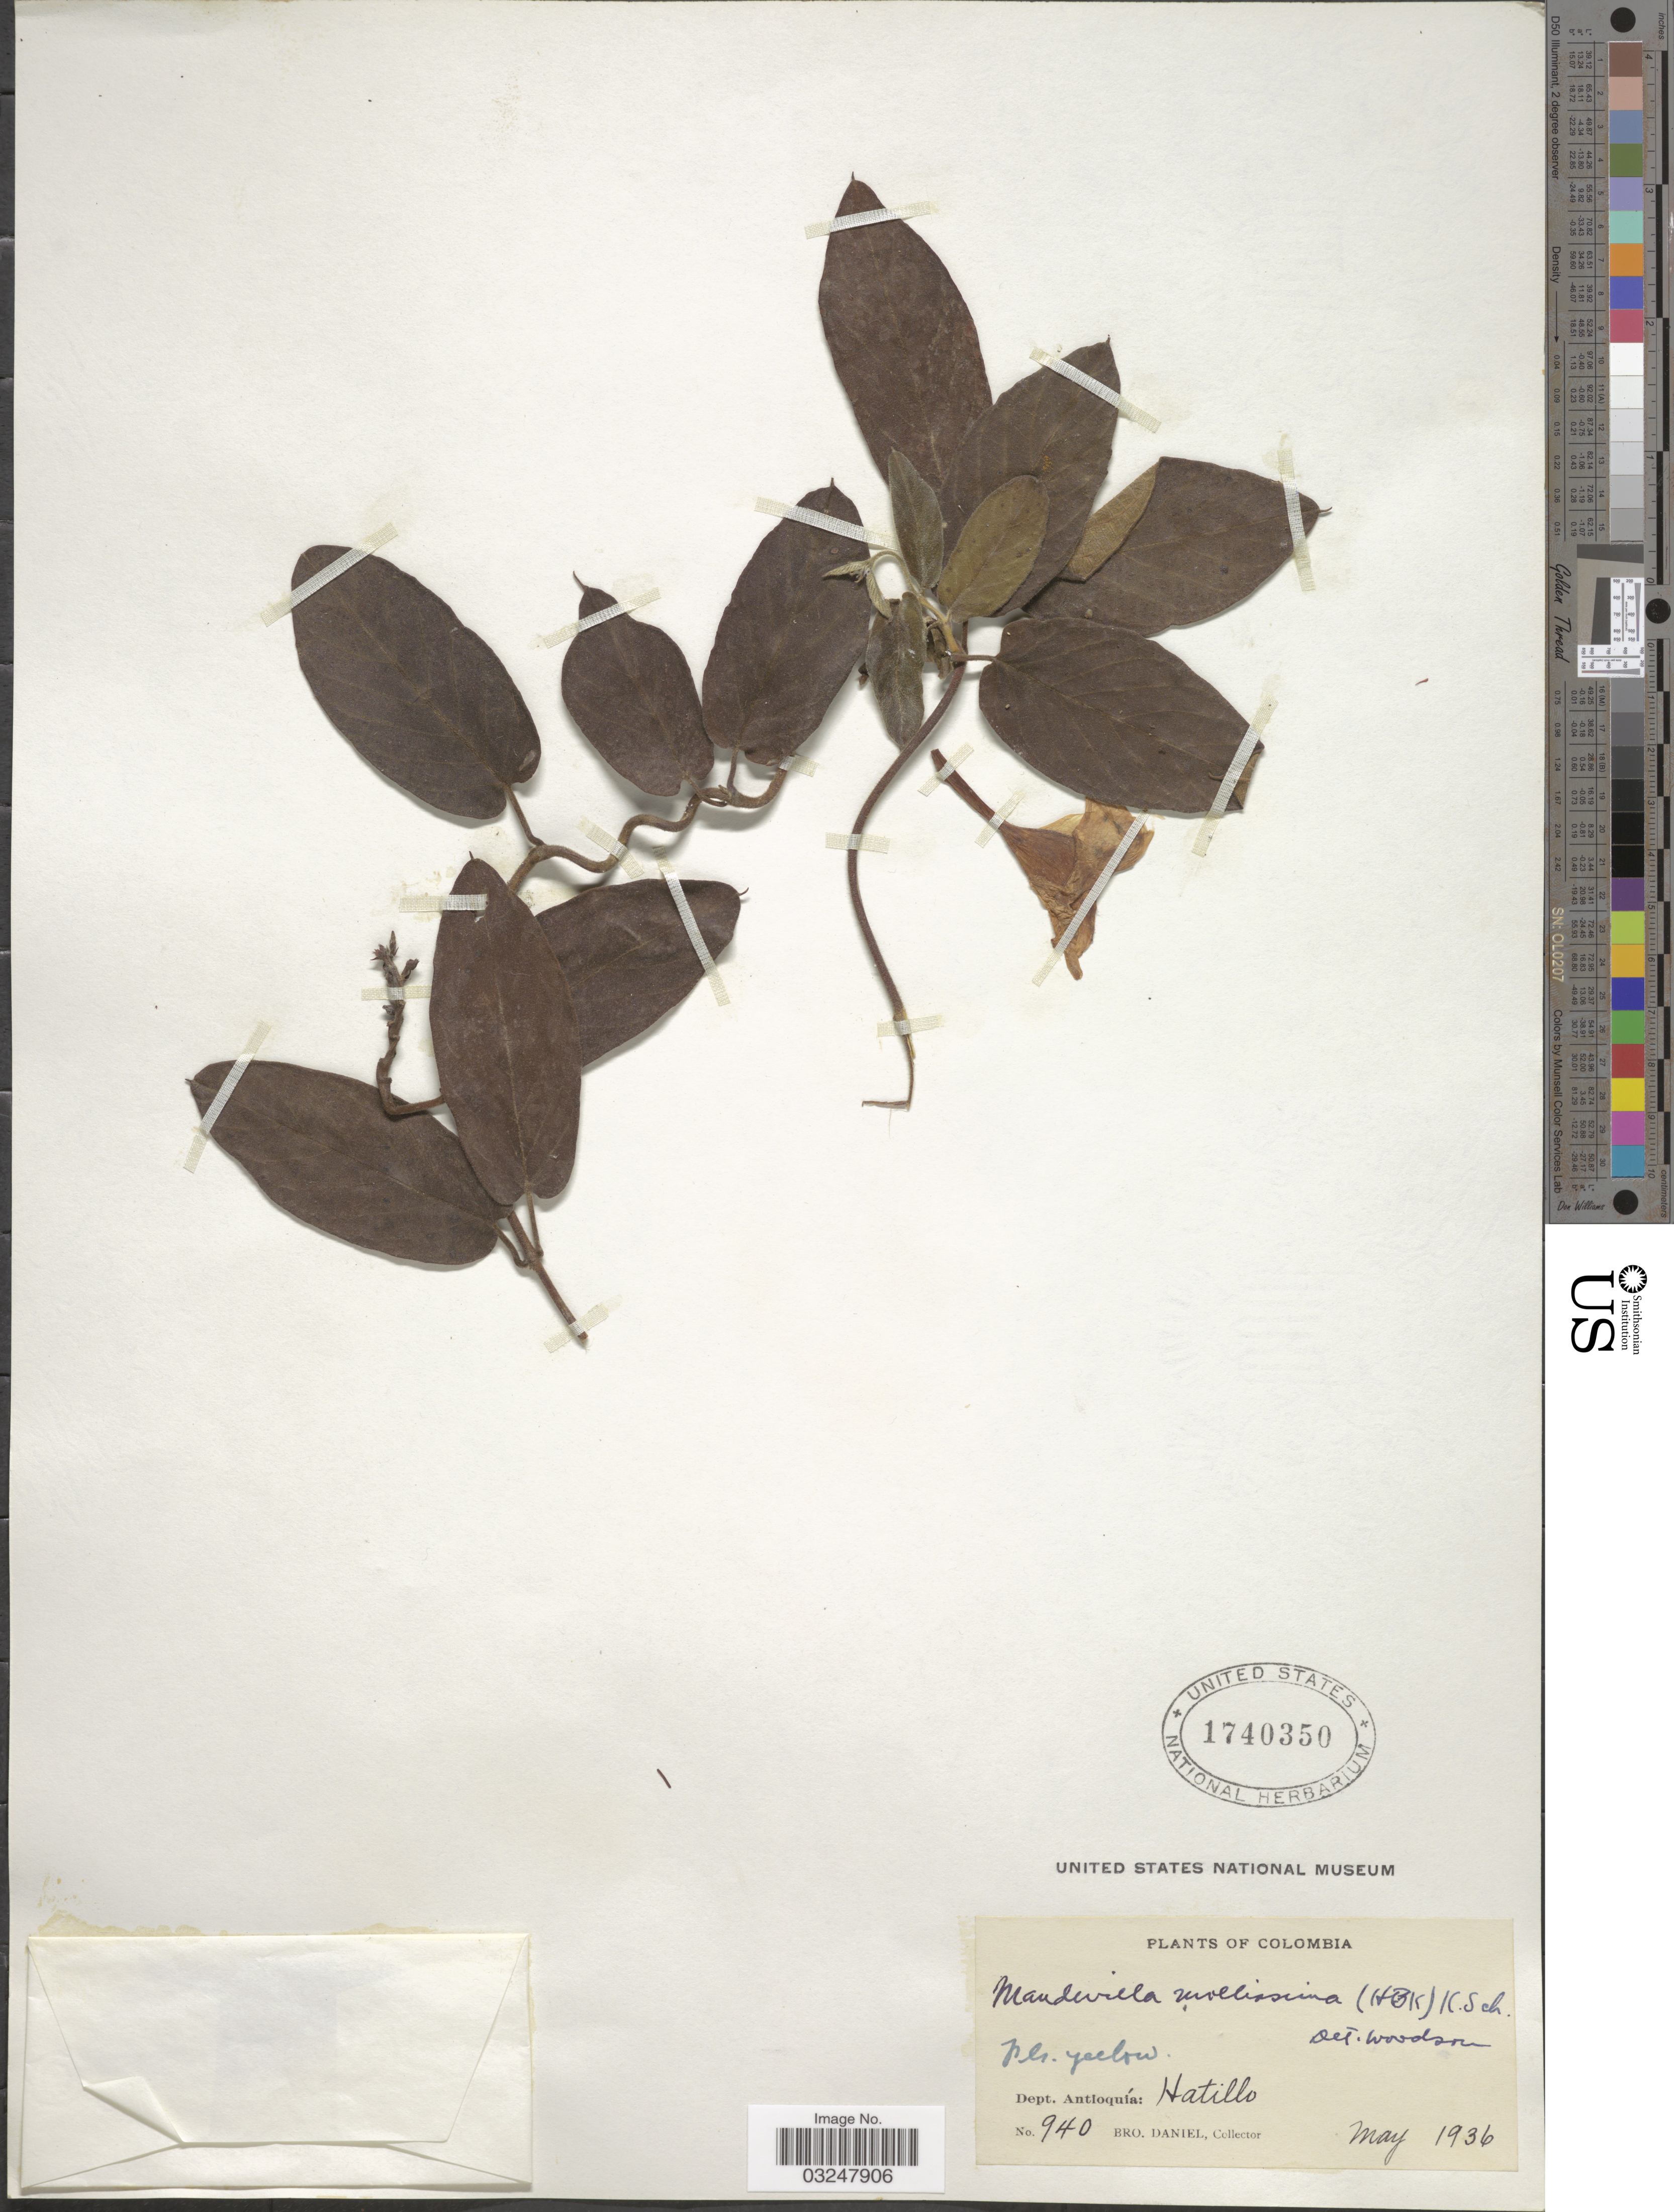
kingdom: Plantae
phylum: Tracheophyta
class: Magnoliopsida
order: Gentianales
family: Apocynaceae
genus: Mandevilla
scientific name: Mandevilla mollissima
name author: (Kunth) K. Schum.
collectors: Bro. Daniel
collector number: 940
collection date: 1936-05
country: Colombia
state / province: Antioquia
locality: Dept. Antioquiá: Hatillo.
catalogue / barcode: US 1740350